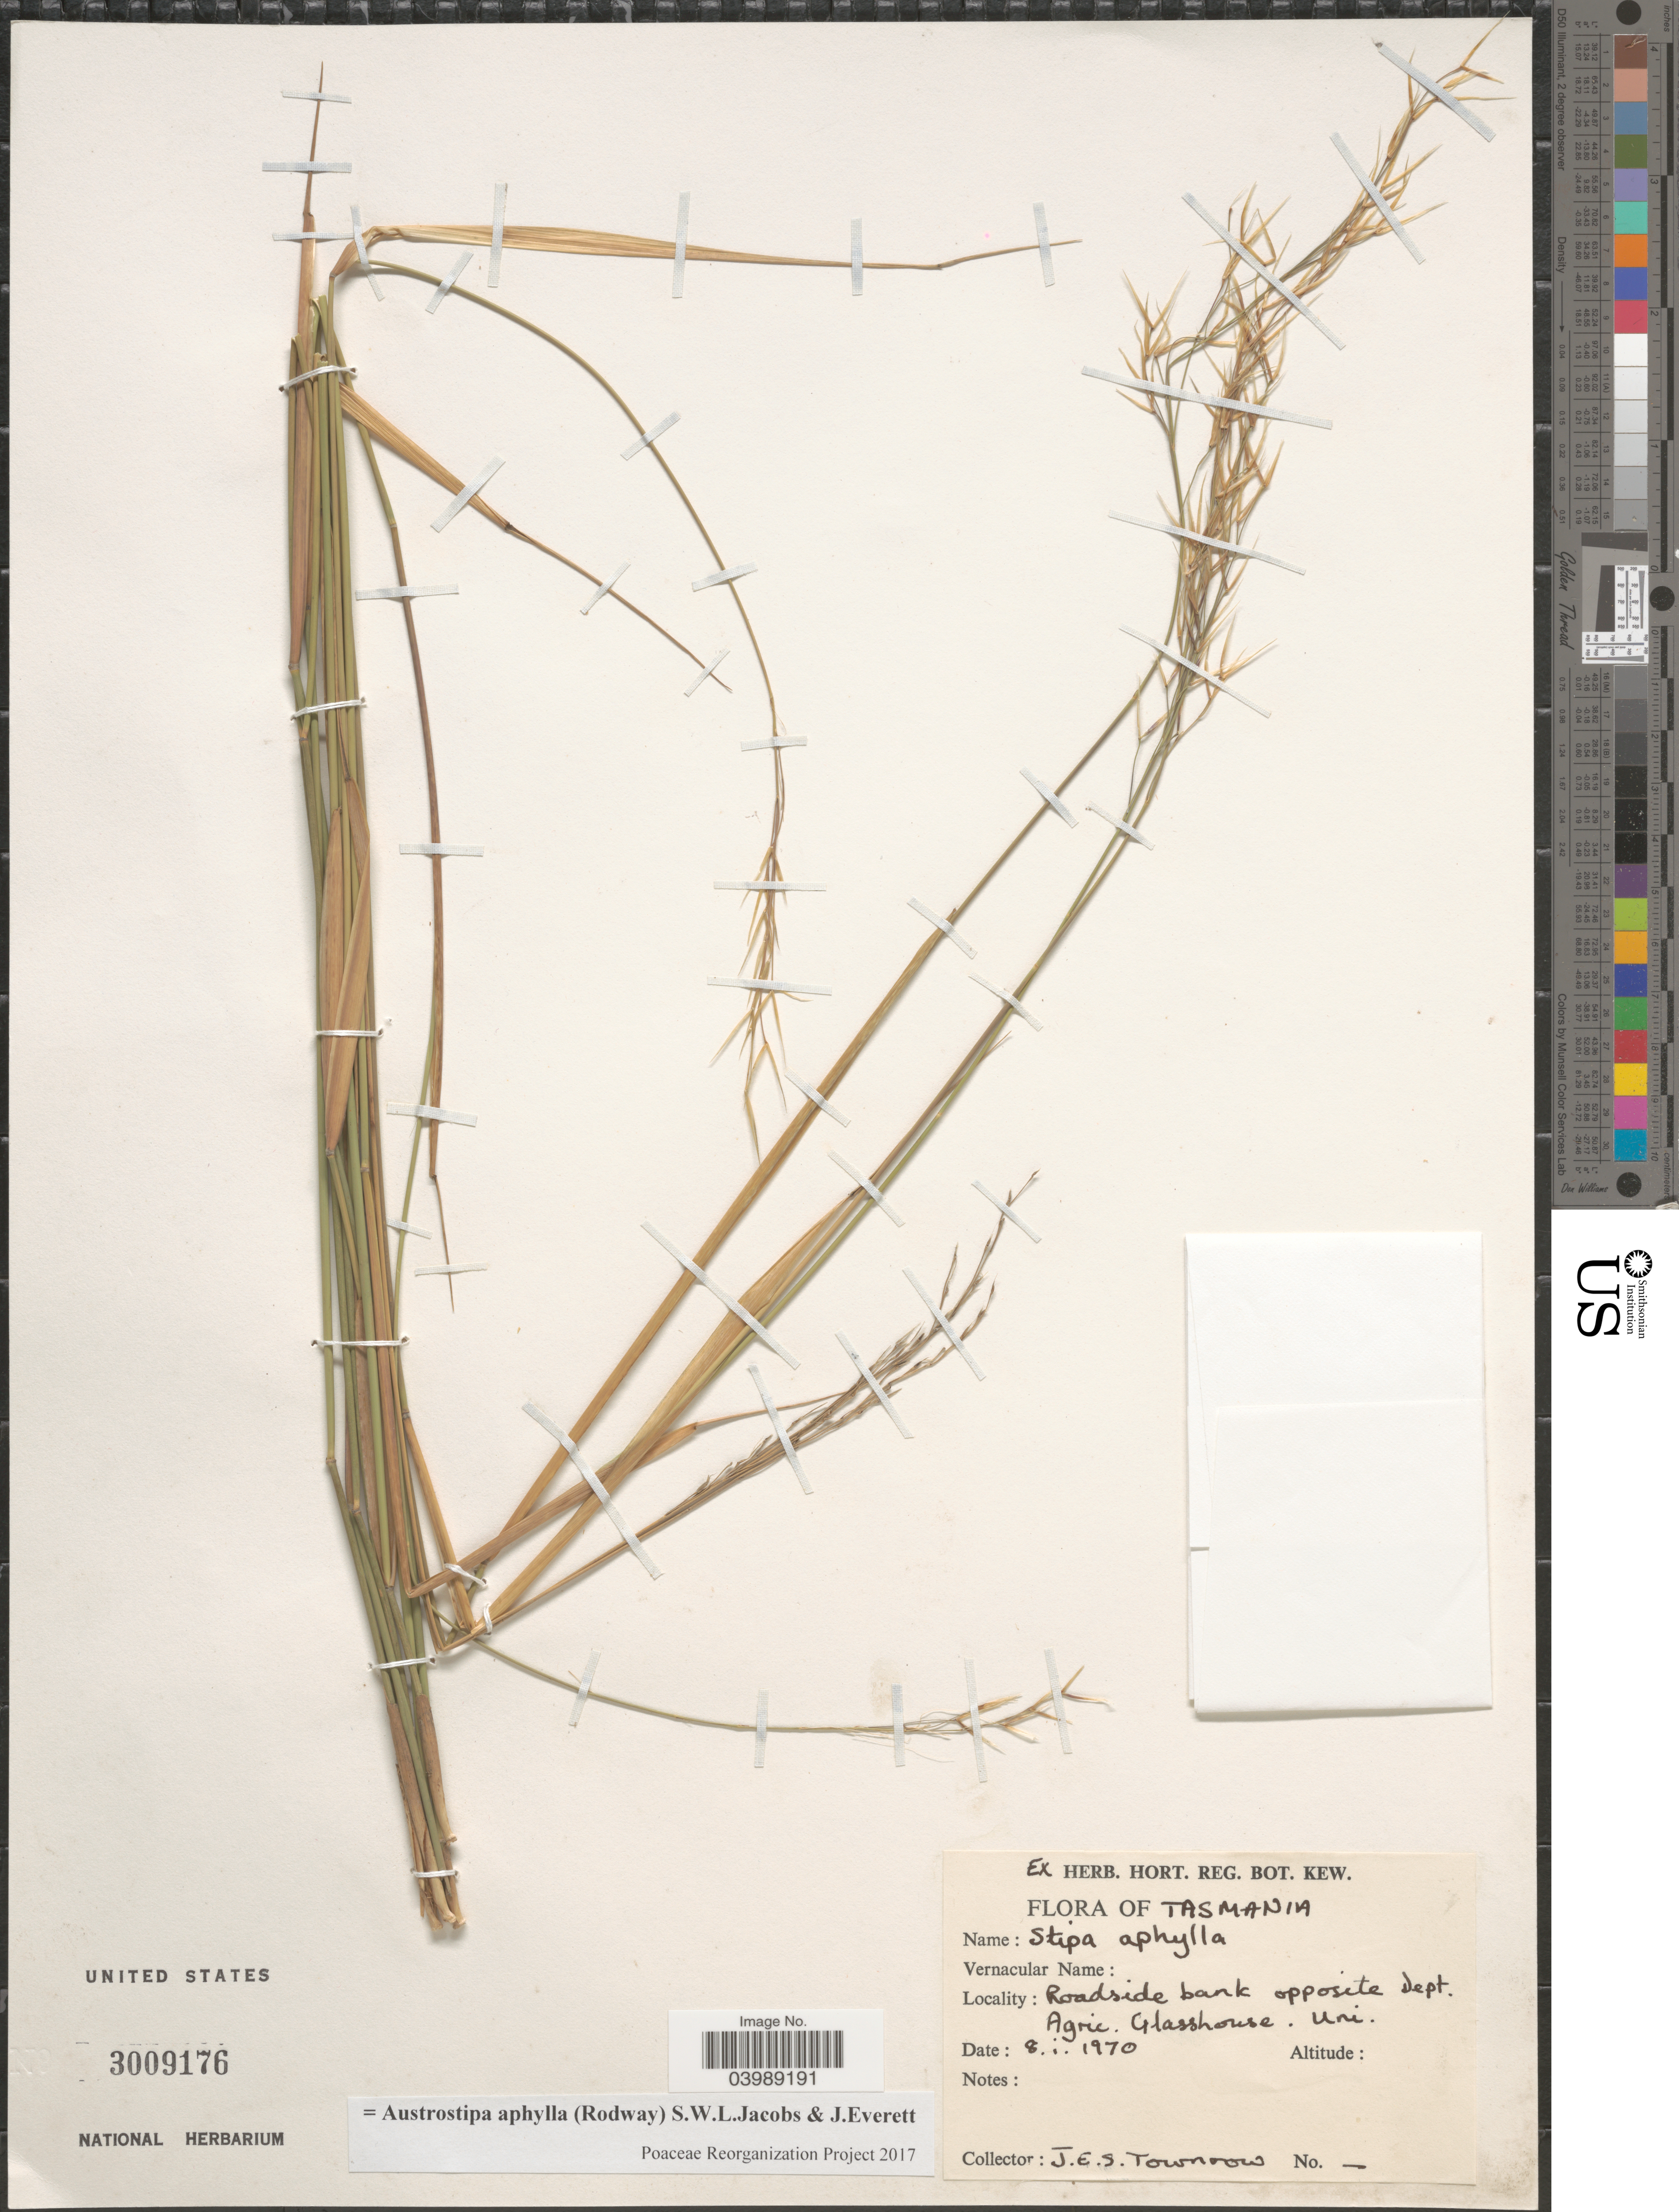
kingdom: Plantae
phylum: Tracheophyta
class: Liliopsida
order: Poales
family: Poaceae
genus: Austrostipa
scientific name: Austrostipa aphylla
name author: (Rodway) S.W.L. Jacobs & J. Everett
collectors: J. Townrow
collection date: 1970-01-08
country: Australia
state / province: Tasmania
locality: Roadside bank opposite dept. Agric. Glasshouse. Uni.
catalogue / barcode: US 3009176